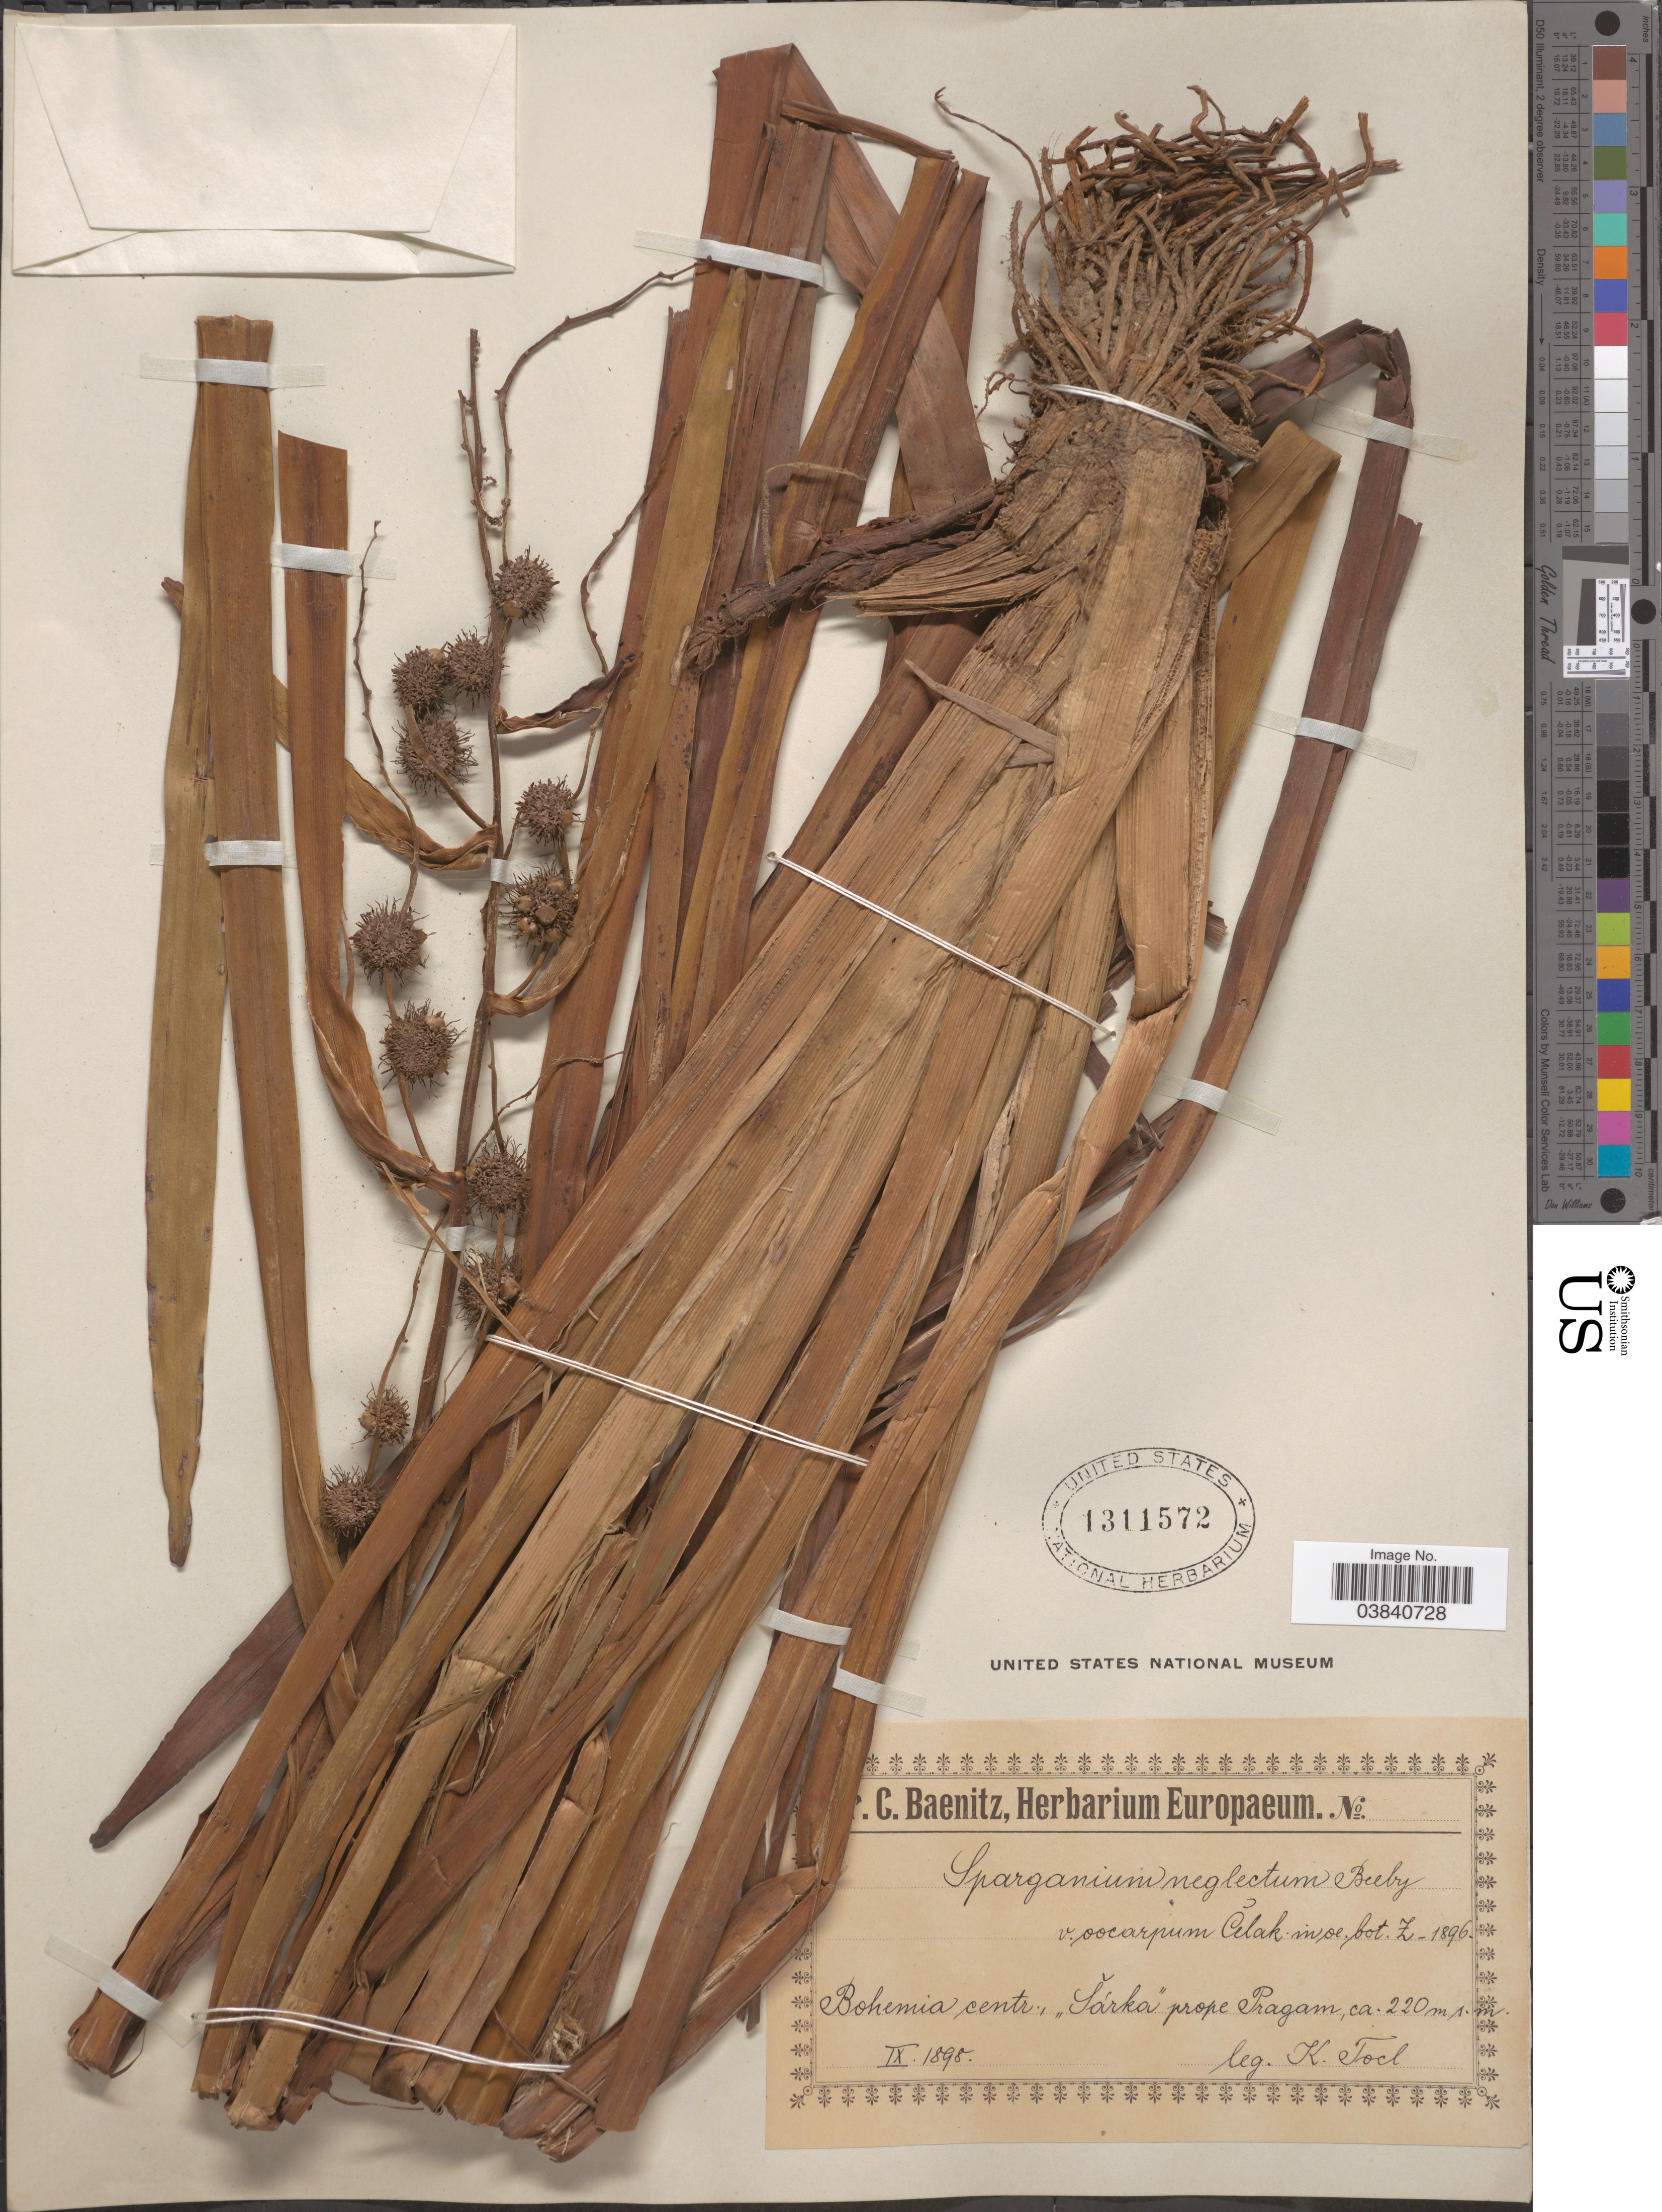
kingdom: Plantae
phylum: Tracheophyta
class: Liliopsida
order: Poales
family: Typhaceae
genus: Sparganium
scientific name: Sparganium neglectum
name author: Beeby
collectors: K. Tocl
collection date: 1898-09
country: Czechia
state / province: Central Bohemian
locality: Bohemia centr., "Sárka" prope Pragam.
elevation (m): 220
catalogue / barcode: US 1311572